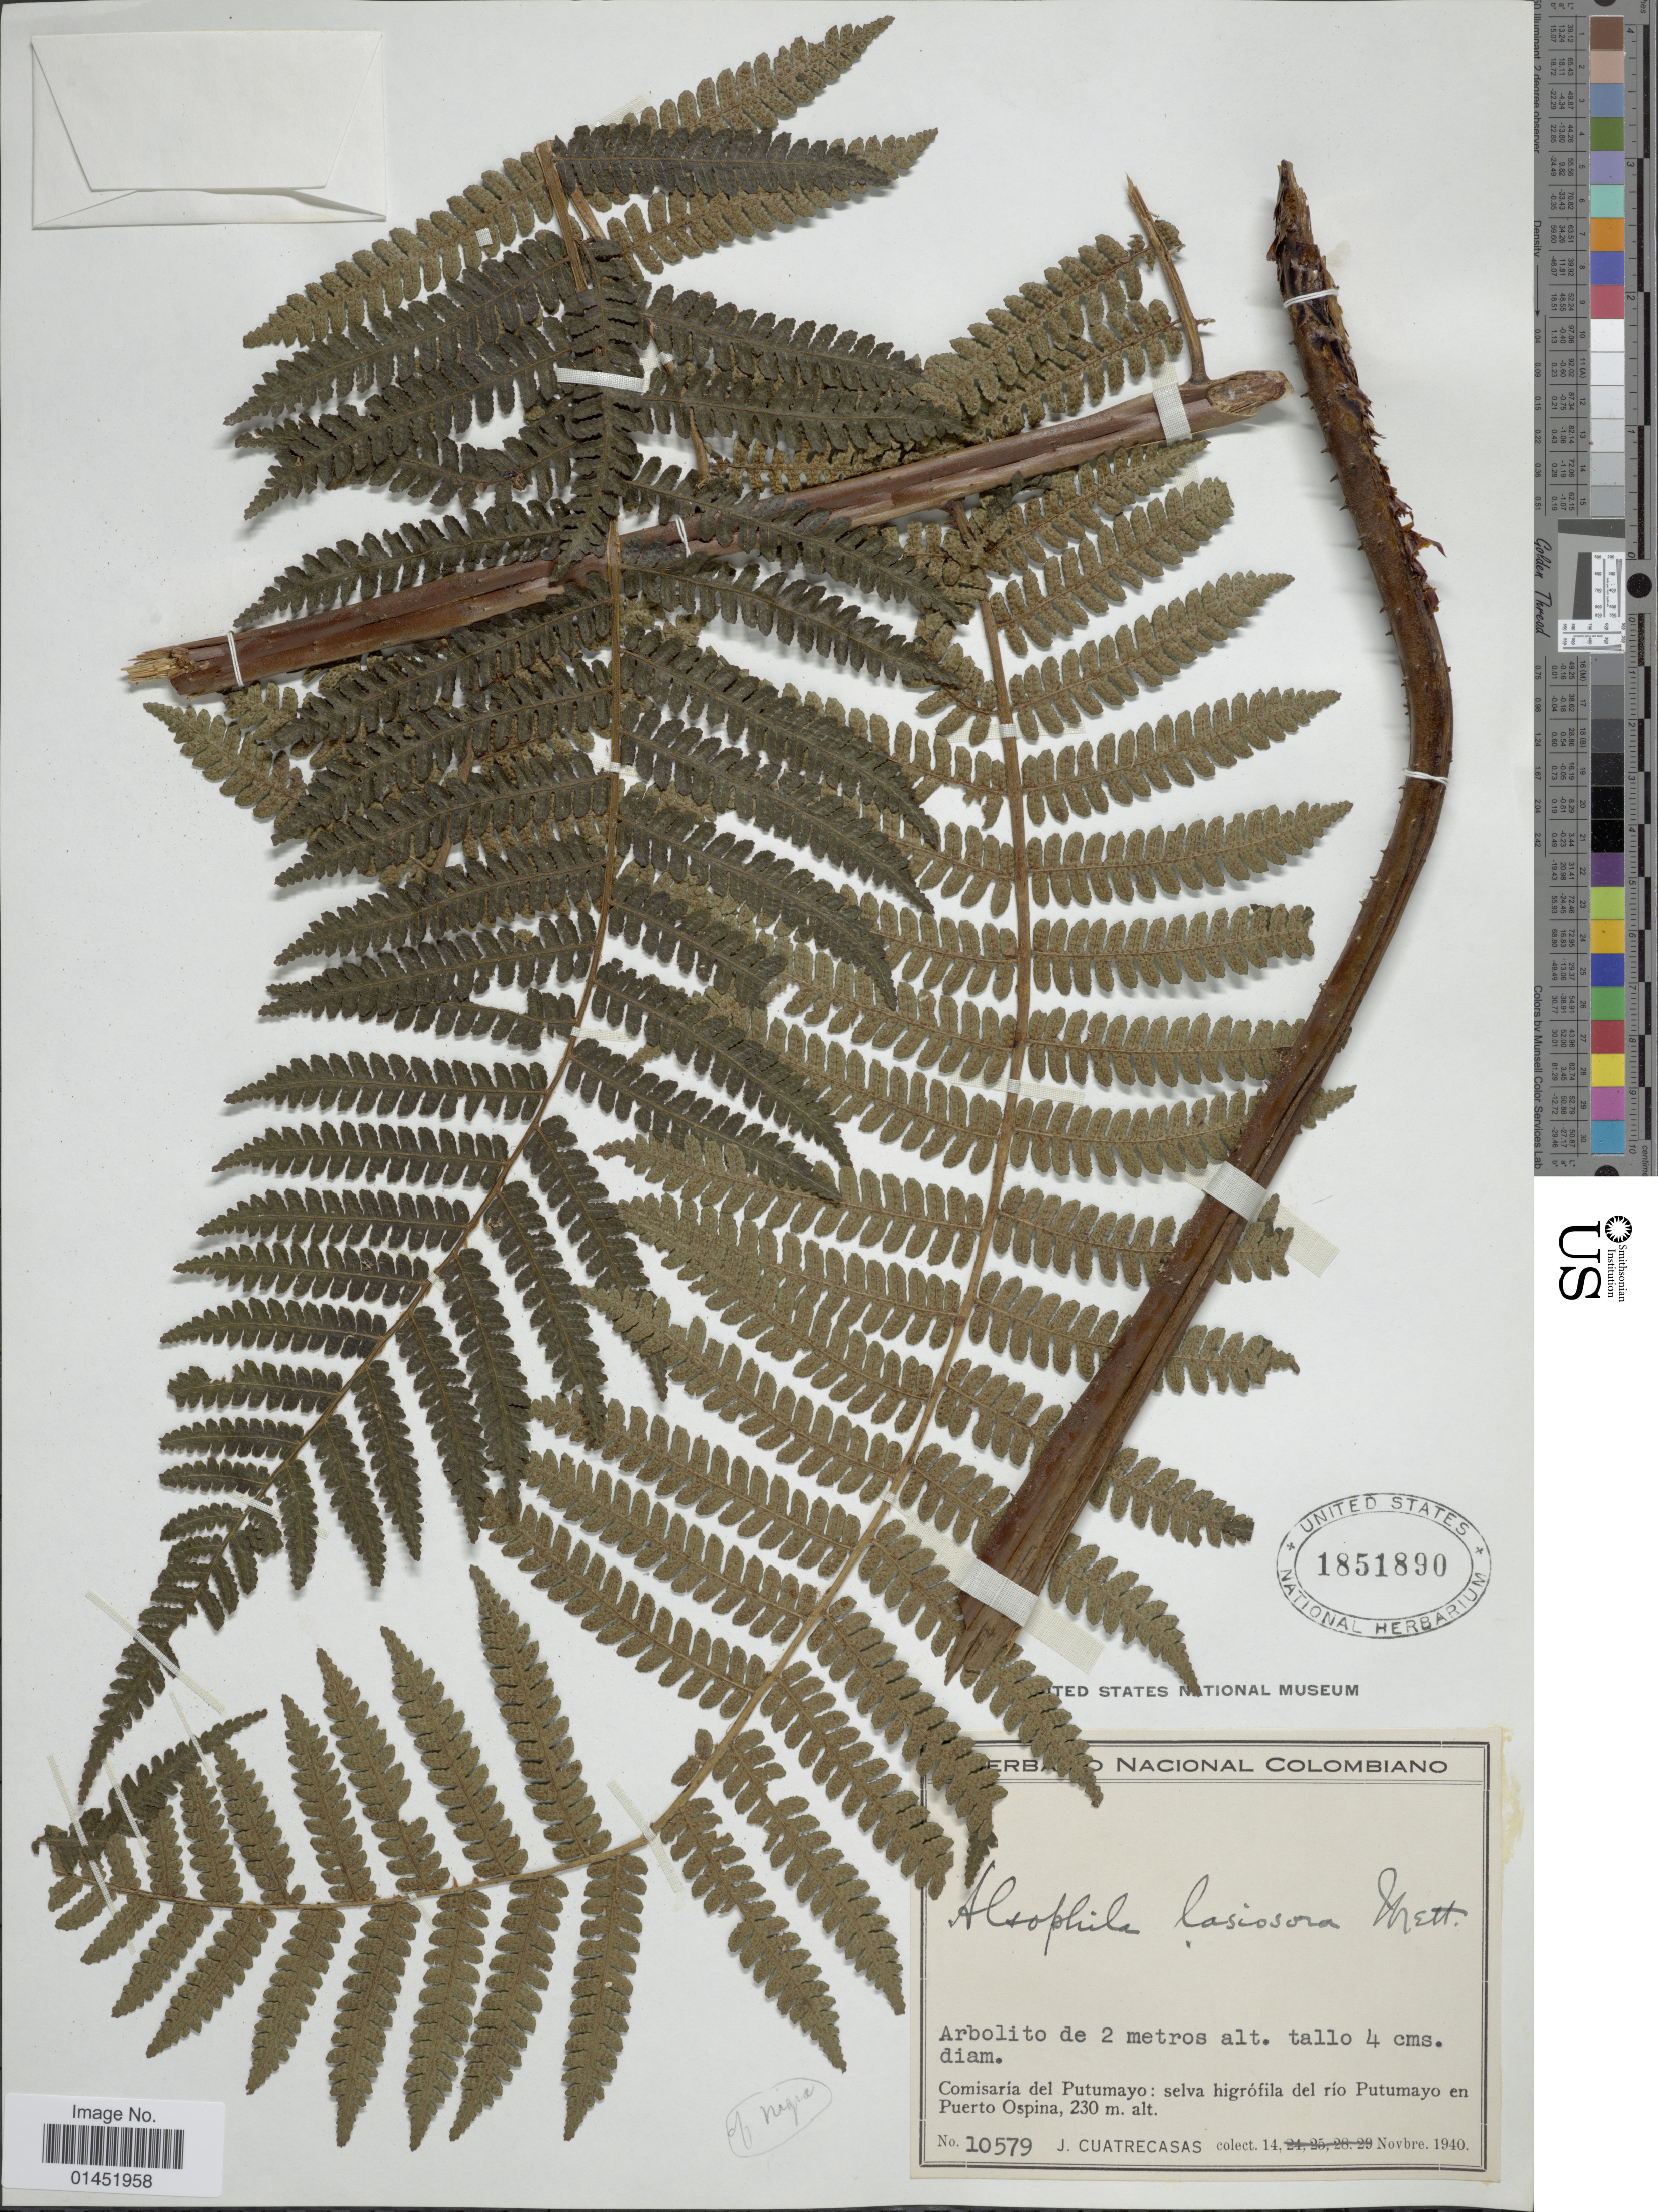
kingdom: Plantae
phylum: Tracheophyta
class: Polypodiopsida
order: Cyatheales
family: Cyatheaceae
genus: Cyathea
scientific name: Cyathea lasiosora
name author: (Mett. ex Kuhn) Domin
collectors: J. Cuatrecasas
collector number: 10579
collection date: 1940-11-14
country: Colombia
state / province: Putumayo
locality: Comisaria del Putumayo: selva higrófila del río Putumayo en Puerto Ospina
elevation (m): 230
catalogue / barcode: US 1851890